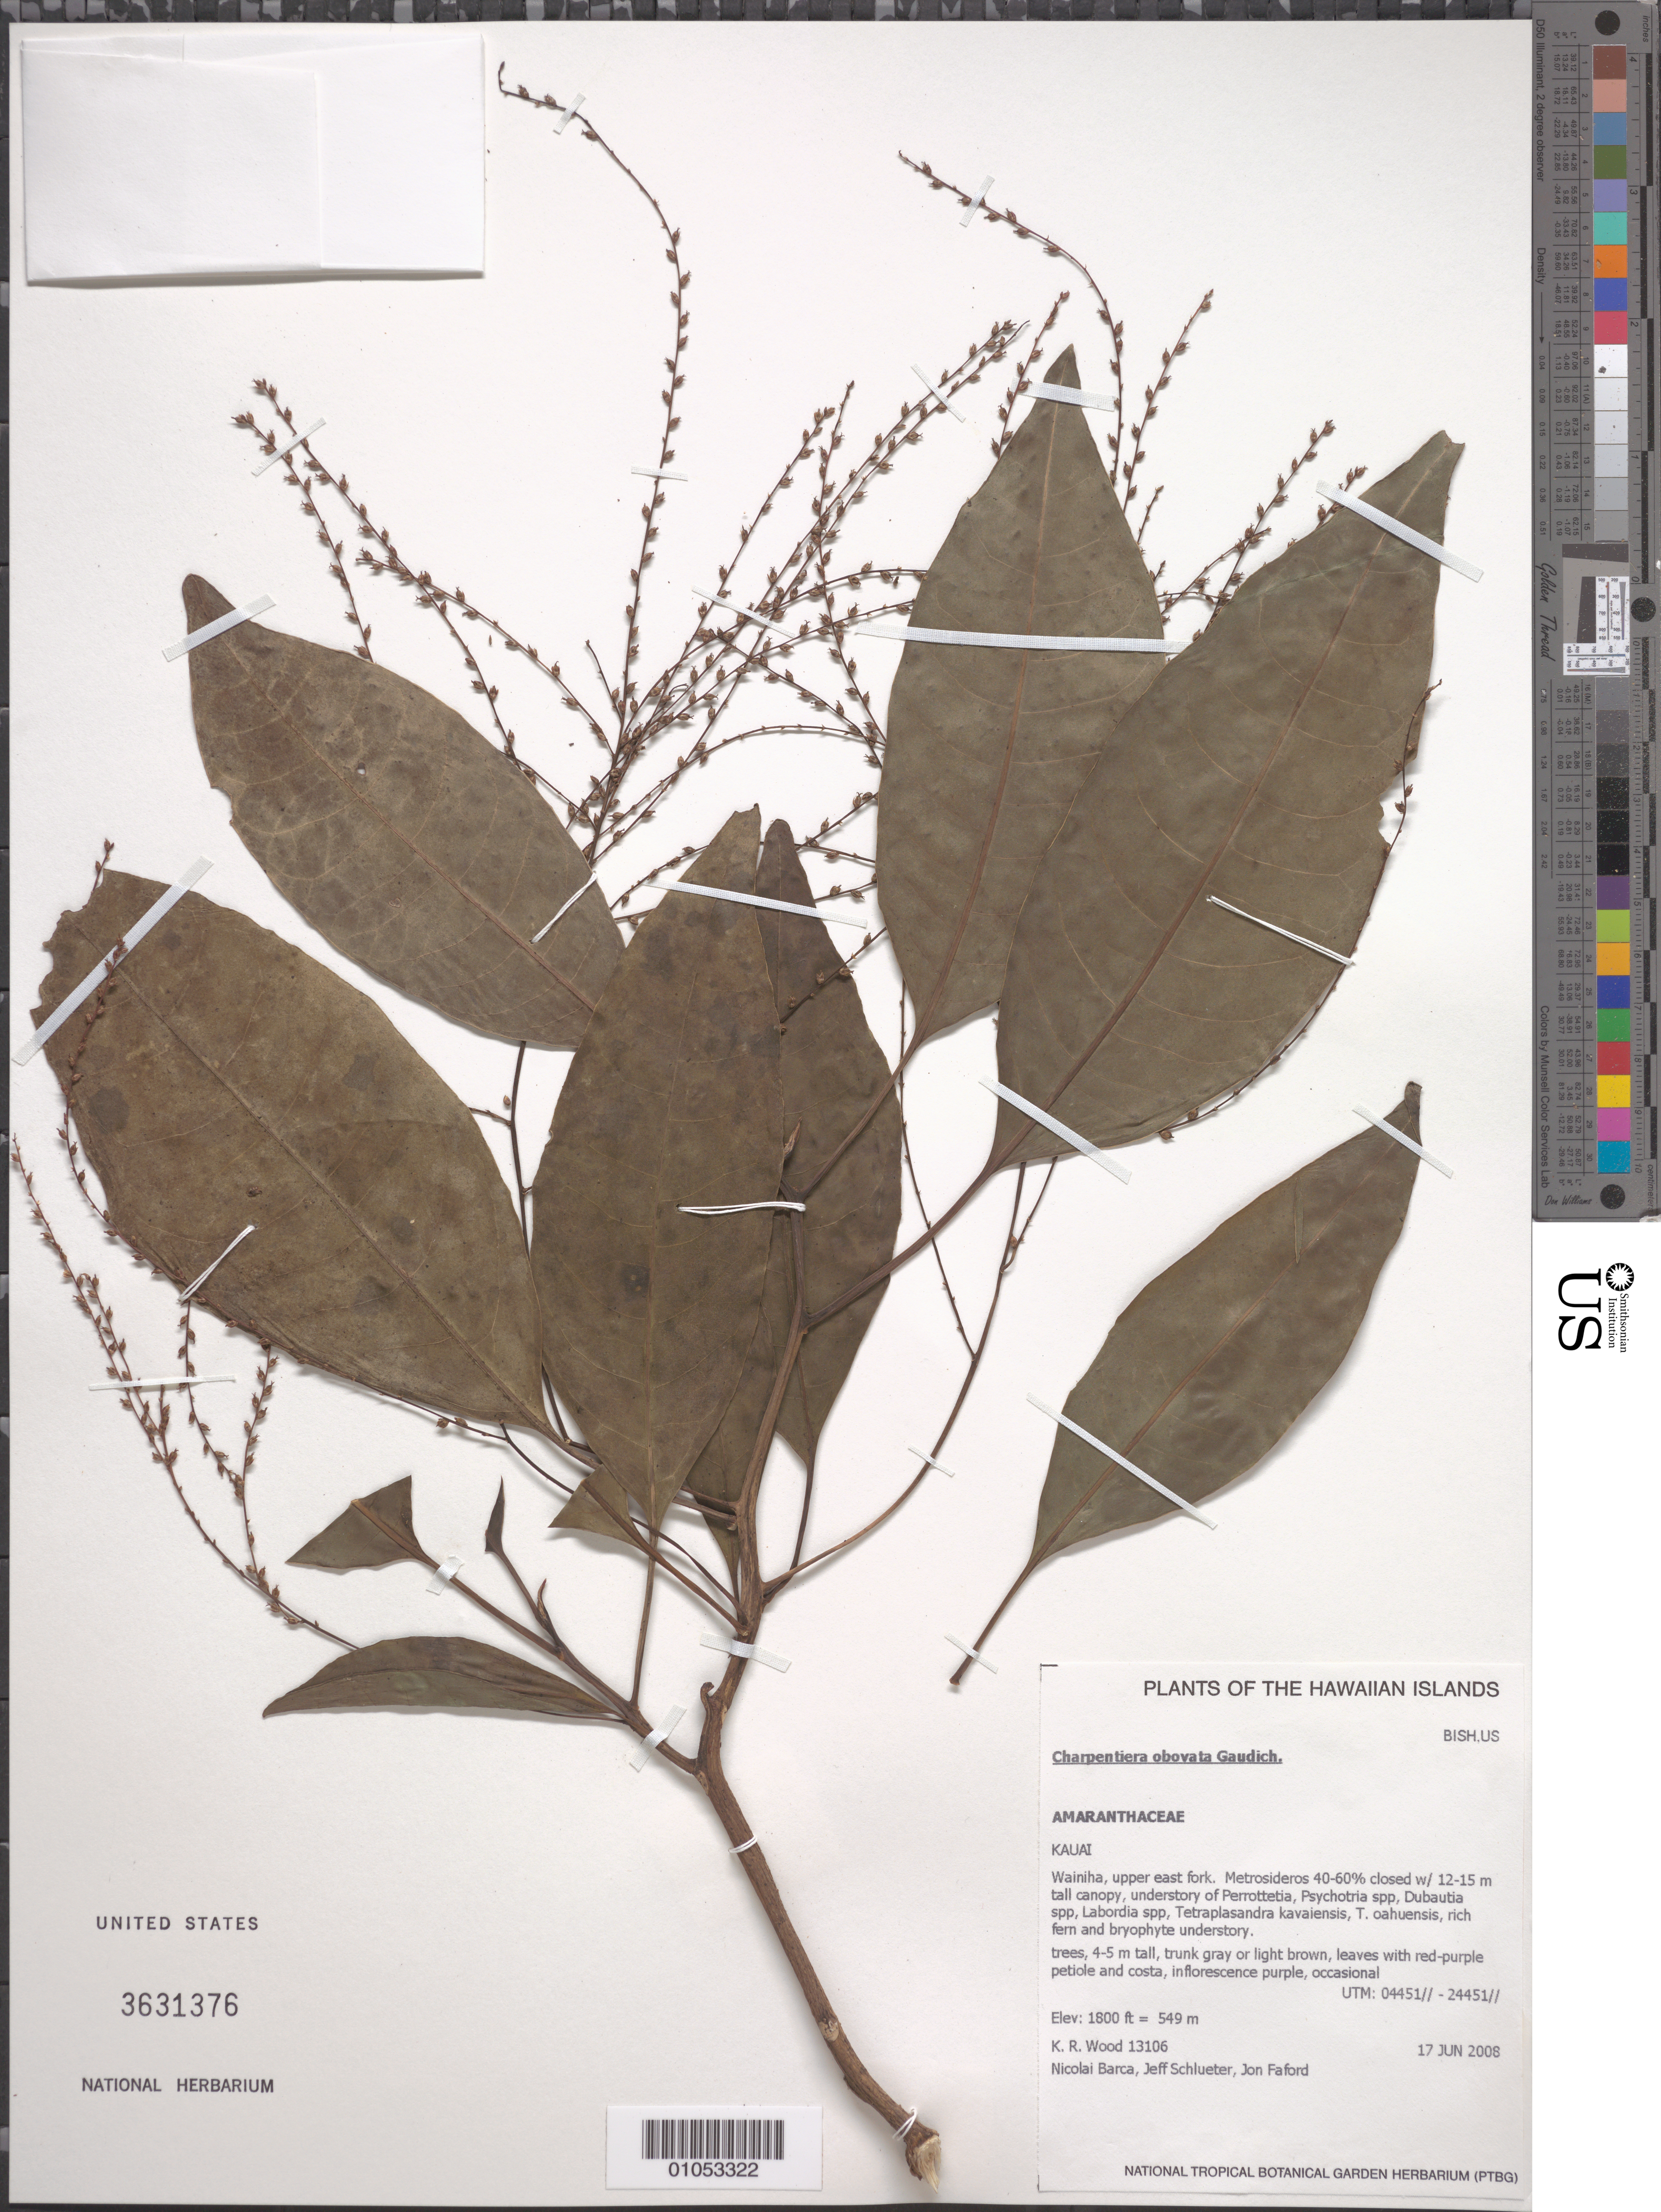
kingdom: Plantae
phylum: Tracheophyta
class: Magnoliopsida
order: Caryophyllales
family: Amaranthaceae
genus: Charpentiera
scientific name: Charpentiera obovata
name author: Gaudich.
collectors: K. R. Wood, N. Barca, J. Schlueter & J. Faford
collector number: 13106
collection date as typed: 17 Jun 2008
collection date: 2008-06-17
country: United States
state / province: Hawaii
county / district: Kauai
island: Kaua'i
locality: Wainha, upper east fork.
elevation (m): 549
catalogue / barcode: US 3631376